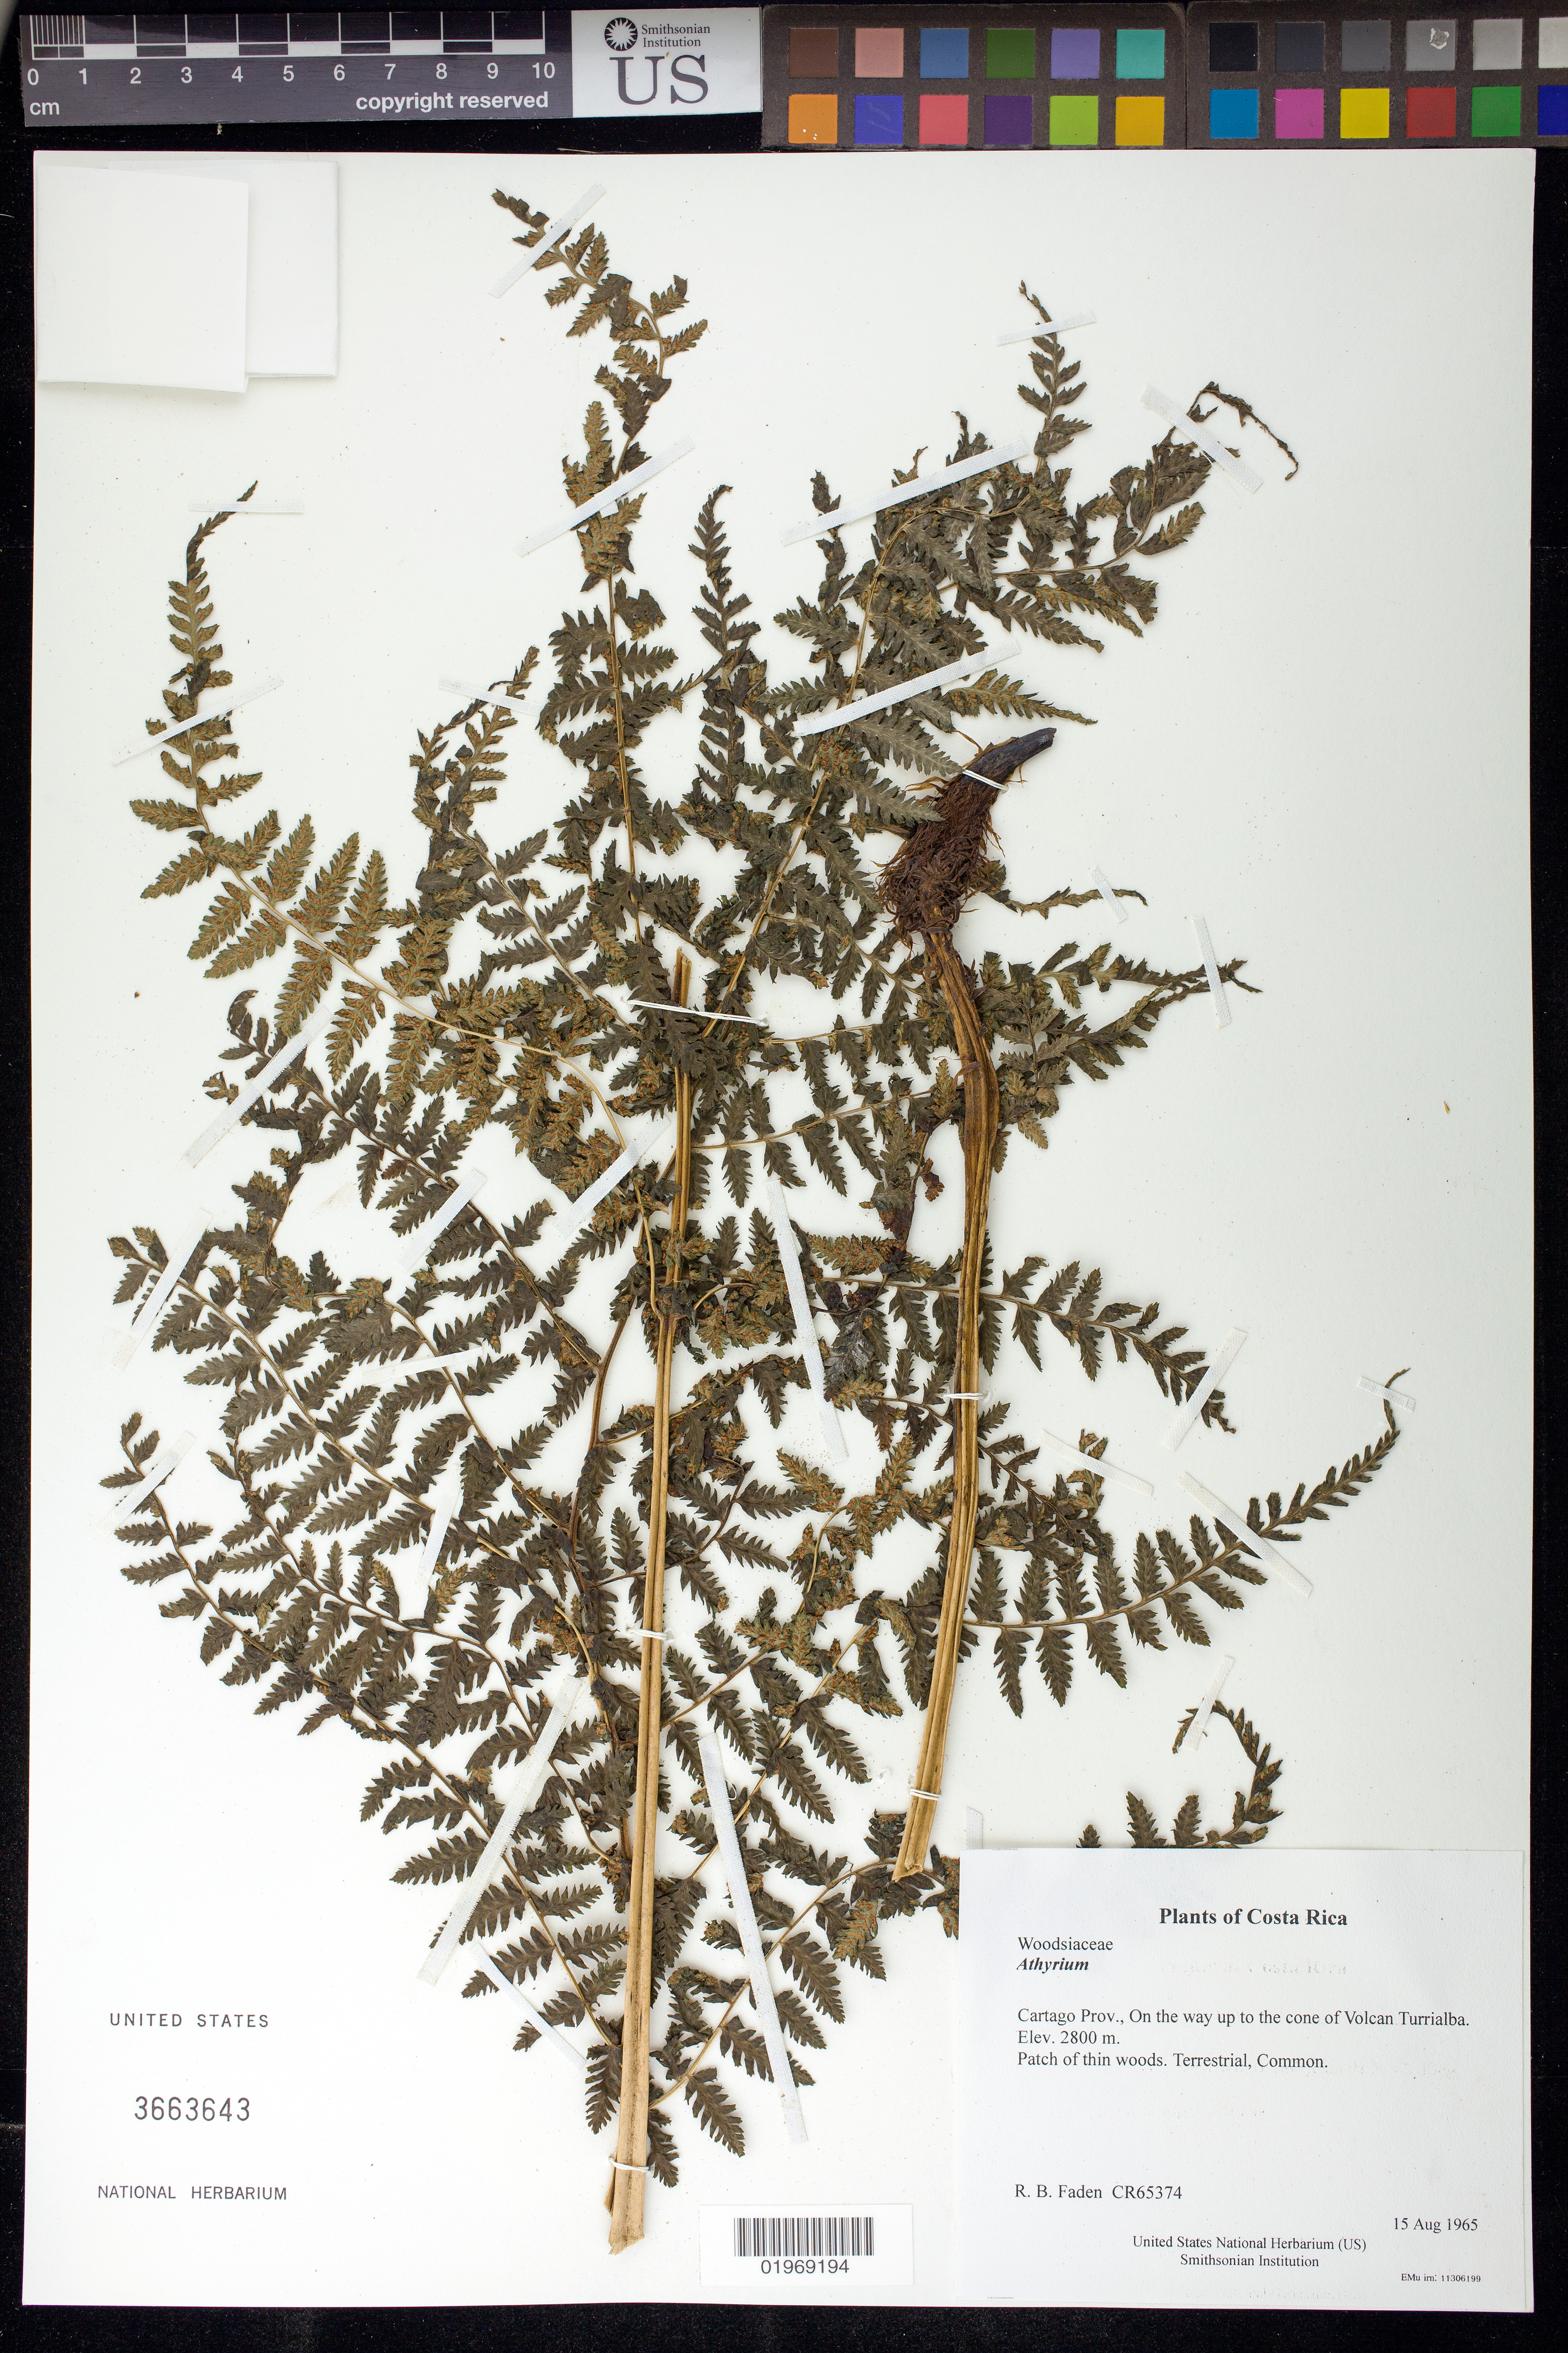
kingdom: Plantae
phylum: Tracheophyta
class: Polypodiopsida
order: Polypodiales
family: Athyriaceae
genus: Athyrium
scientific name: Athyrium sp.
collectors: R. B. Faden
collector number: CR65374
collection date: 1965-08-15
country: Costa Rica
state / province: Cartago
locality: On the way up to the cone of Volcan Turrialba.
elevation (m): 2800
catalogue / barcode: US 3663643